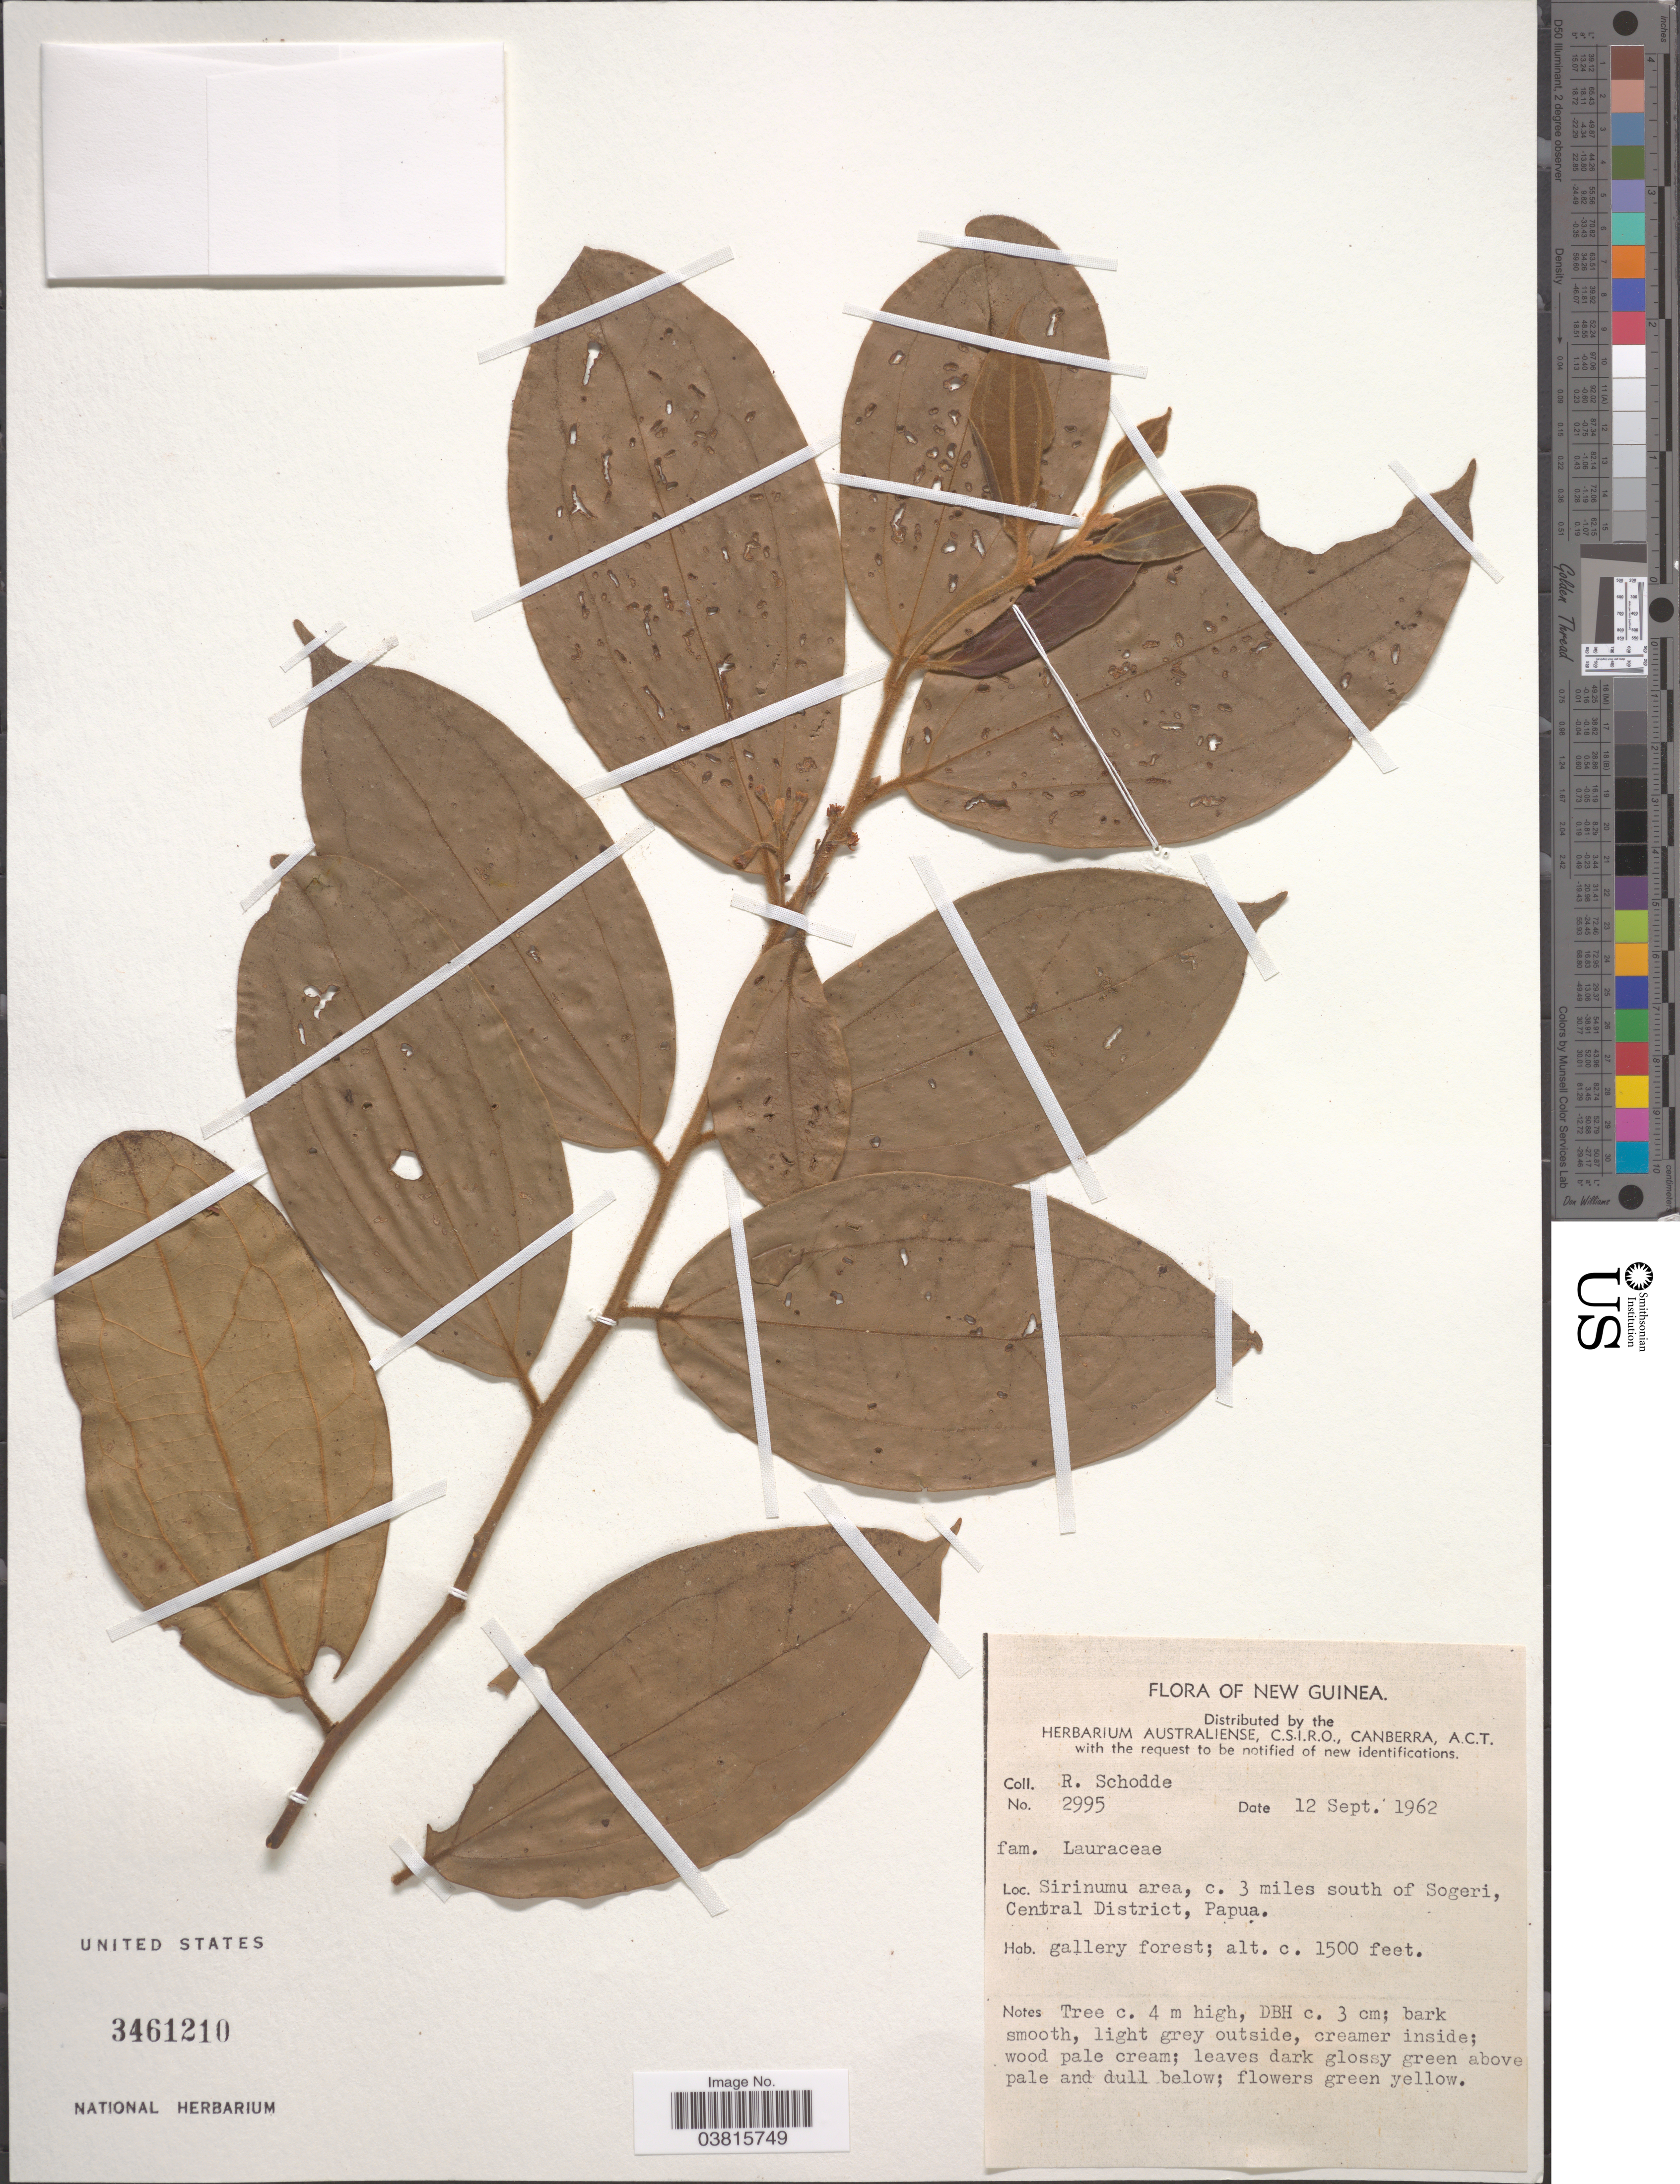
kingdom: Plantae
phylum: Tracheophyta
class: Magnoliopsida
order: Laurales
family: Lauraceae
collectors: R. Schodde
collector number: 2995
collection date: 1962-09-12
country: Papua New Guinea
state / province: Central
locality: New Guinea. Sirinumu area, c. 3 miles south of Sogeri, Central District, Papua.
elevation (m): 457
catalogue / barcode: US 3461210